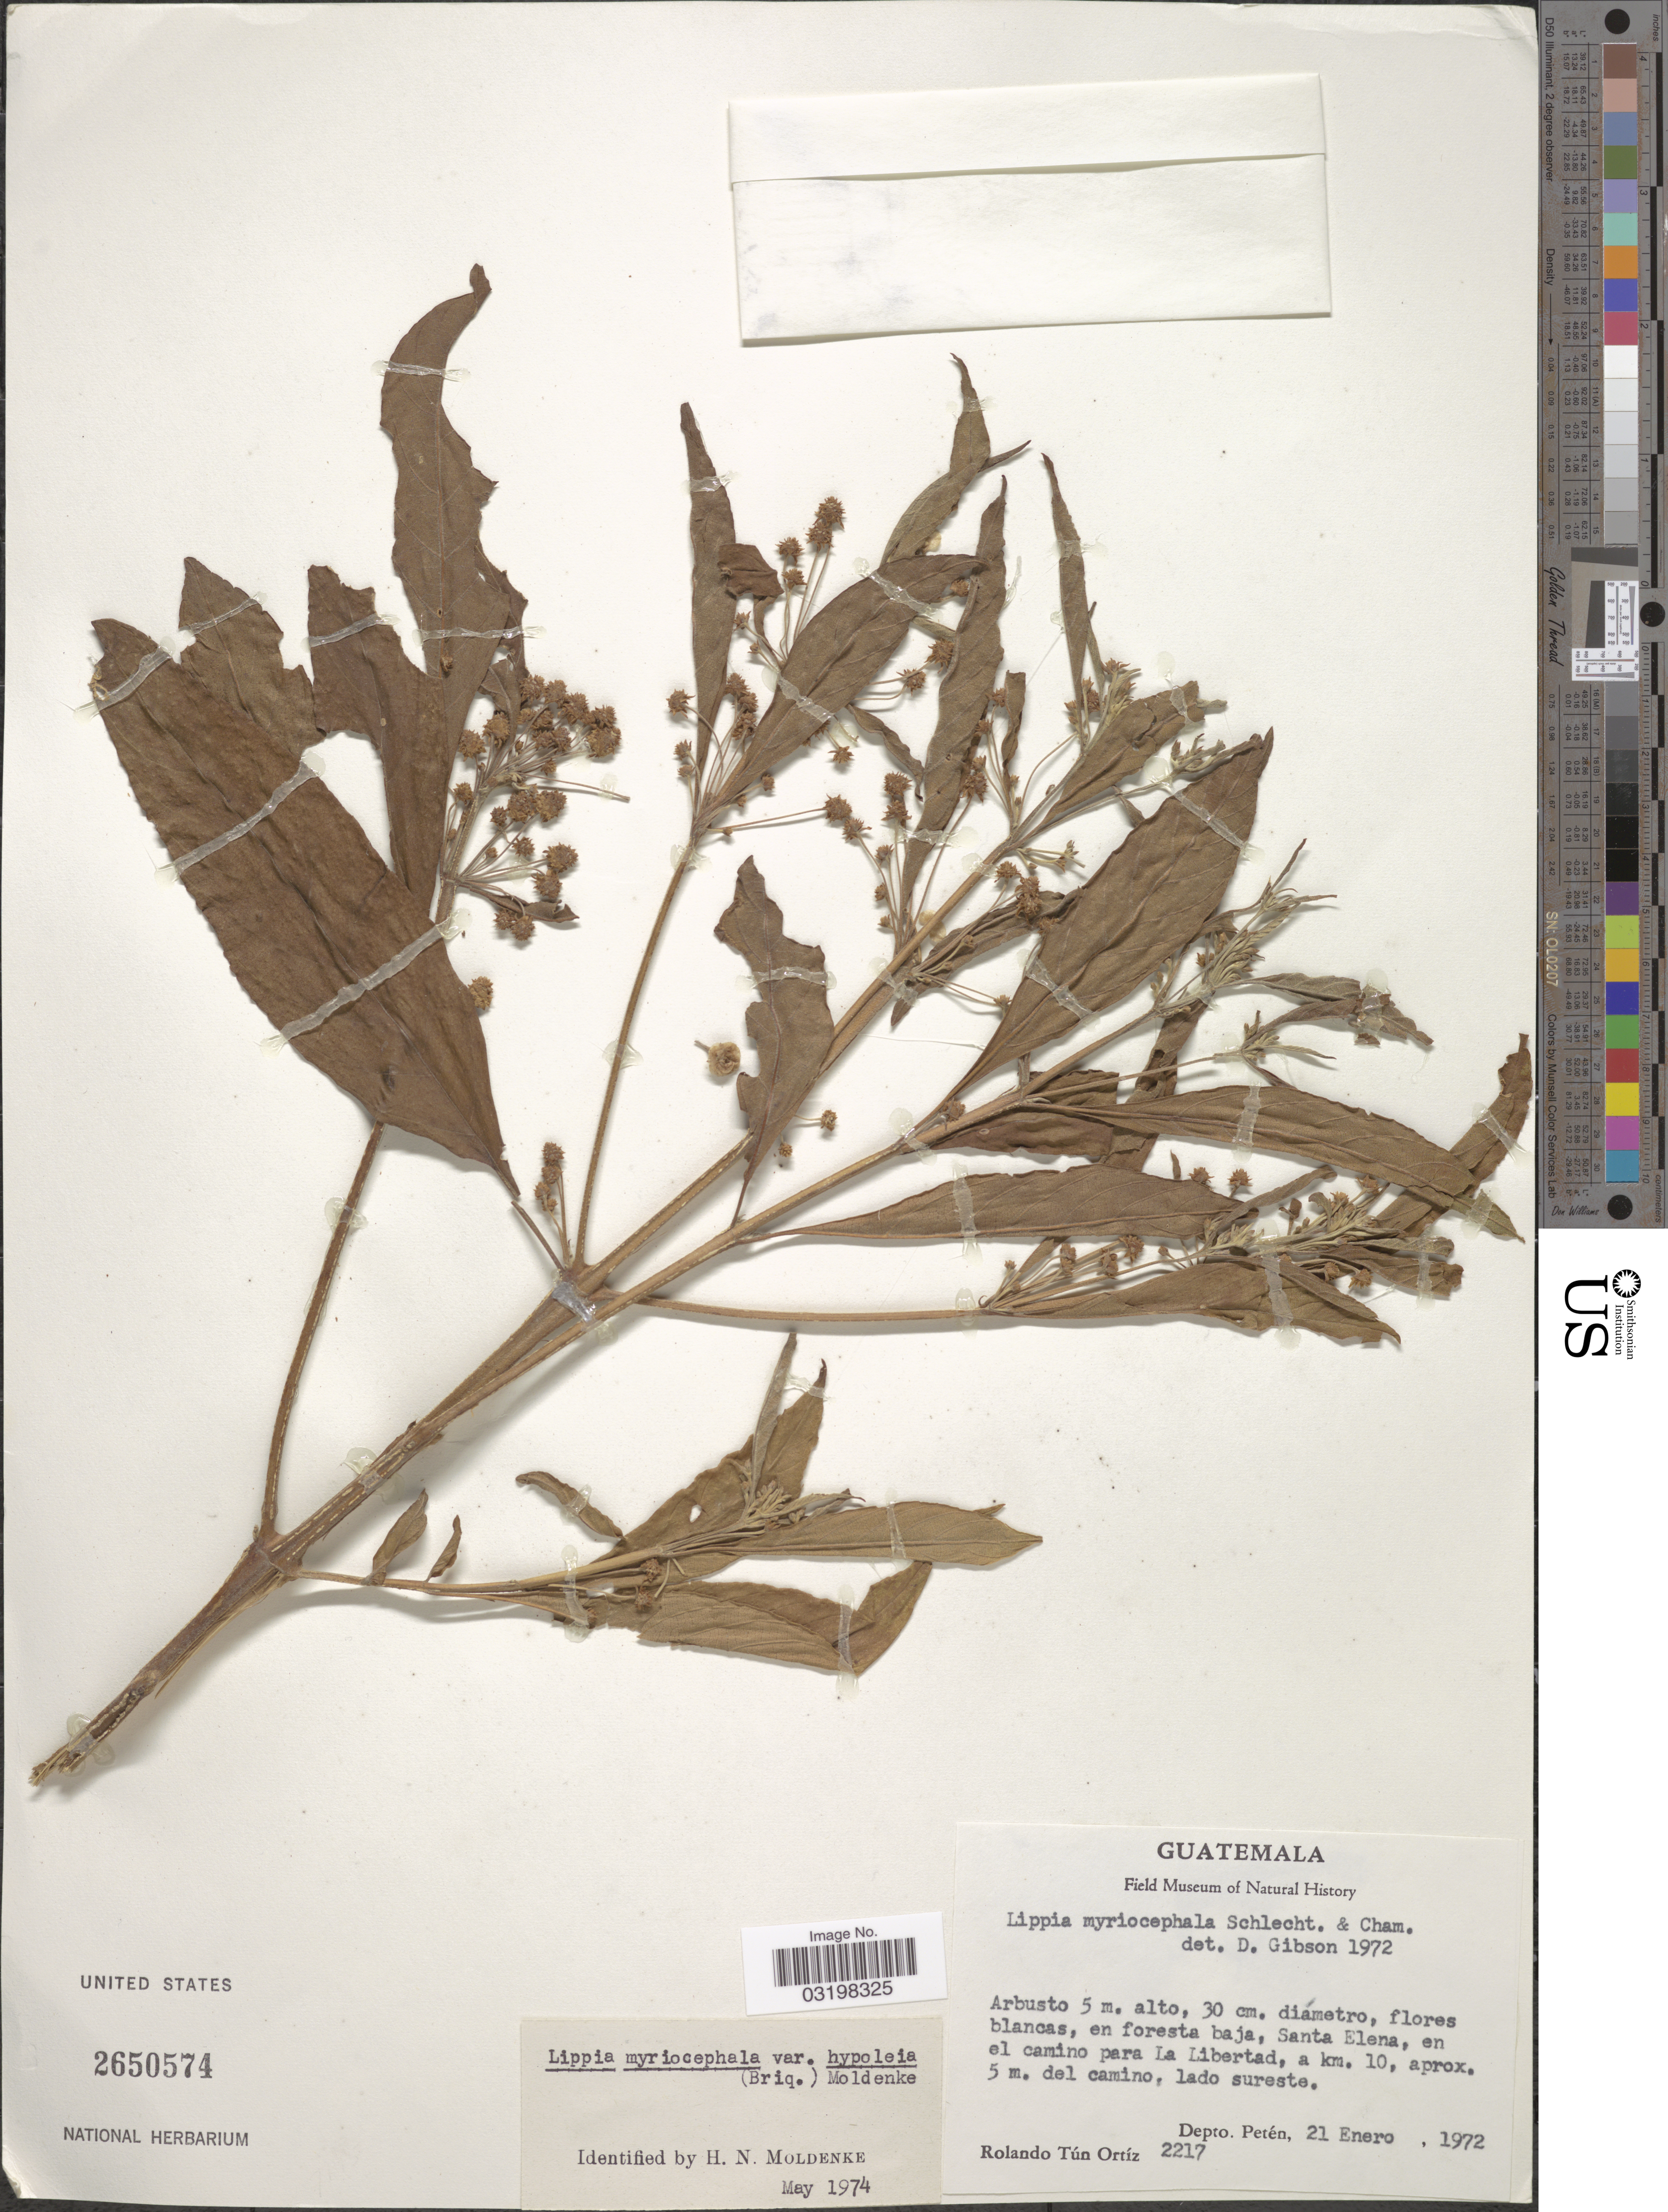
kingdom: Plantae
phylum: Tracheophyta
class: Magnoliopsida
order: Lamiales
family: Verbenaceae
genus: Lippia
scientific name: Lippia myriocephala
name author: Schltdl. & Cham.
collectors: R. Ortiz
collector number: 2217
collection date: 1972-01-21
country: Guatemala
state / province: El Petén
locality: En foresta baja, Santa Elena, en el camino para la Libertad, a km. 10, aprox. 5 m. del camino, lado sureste. Depto. Petén.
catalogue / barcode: US 2650574